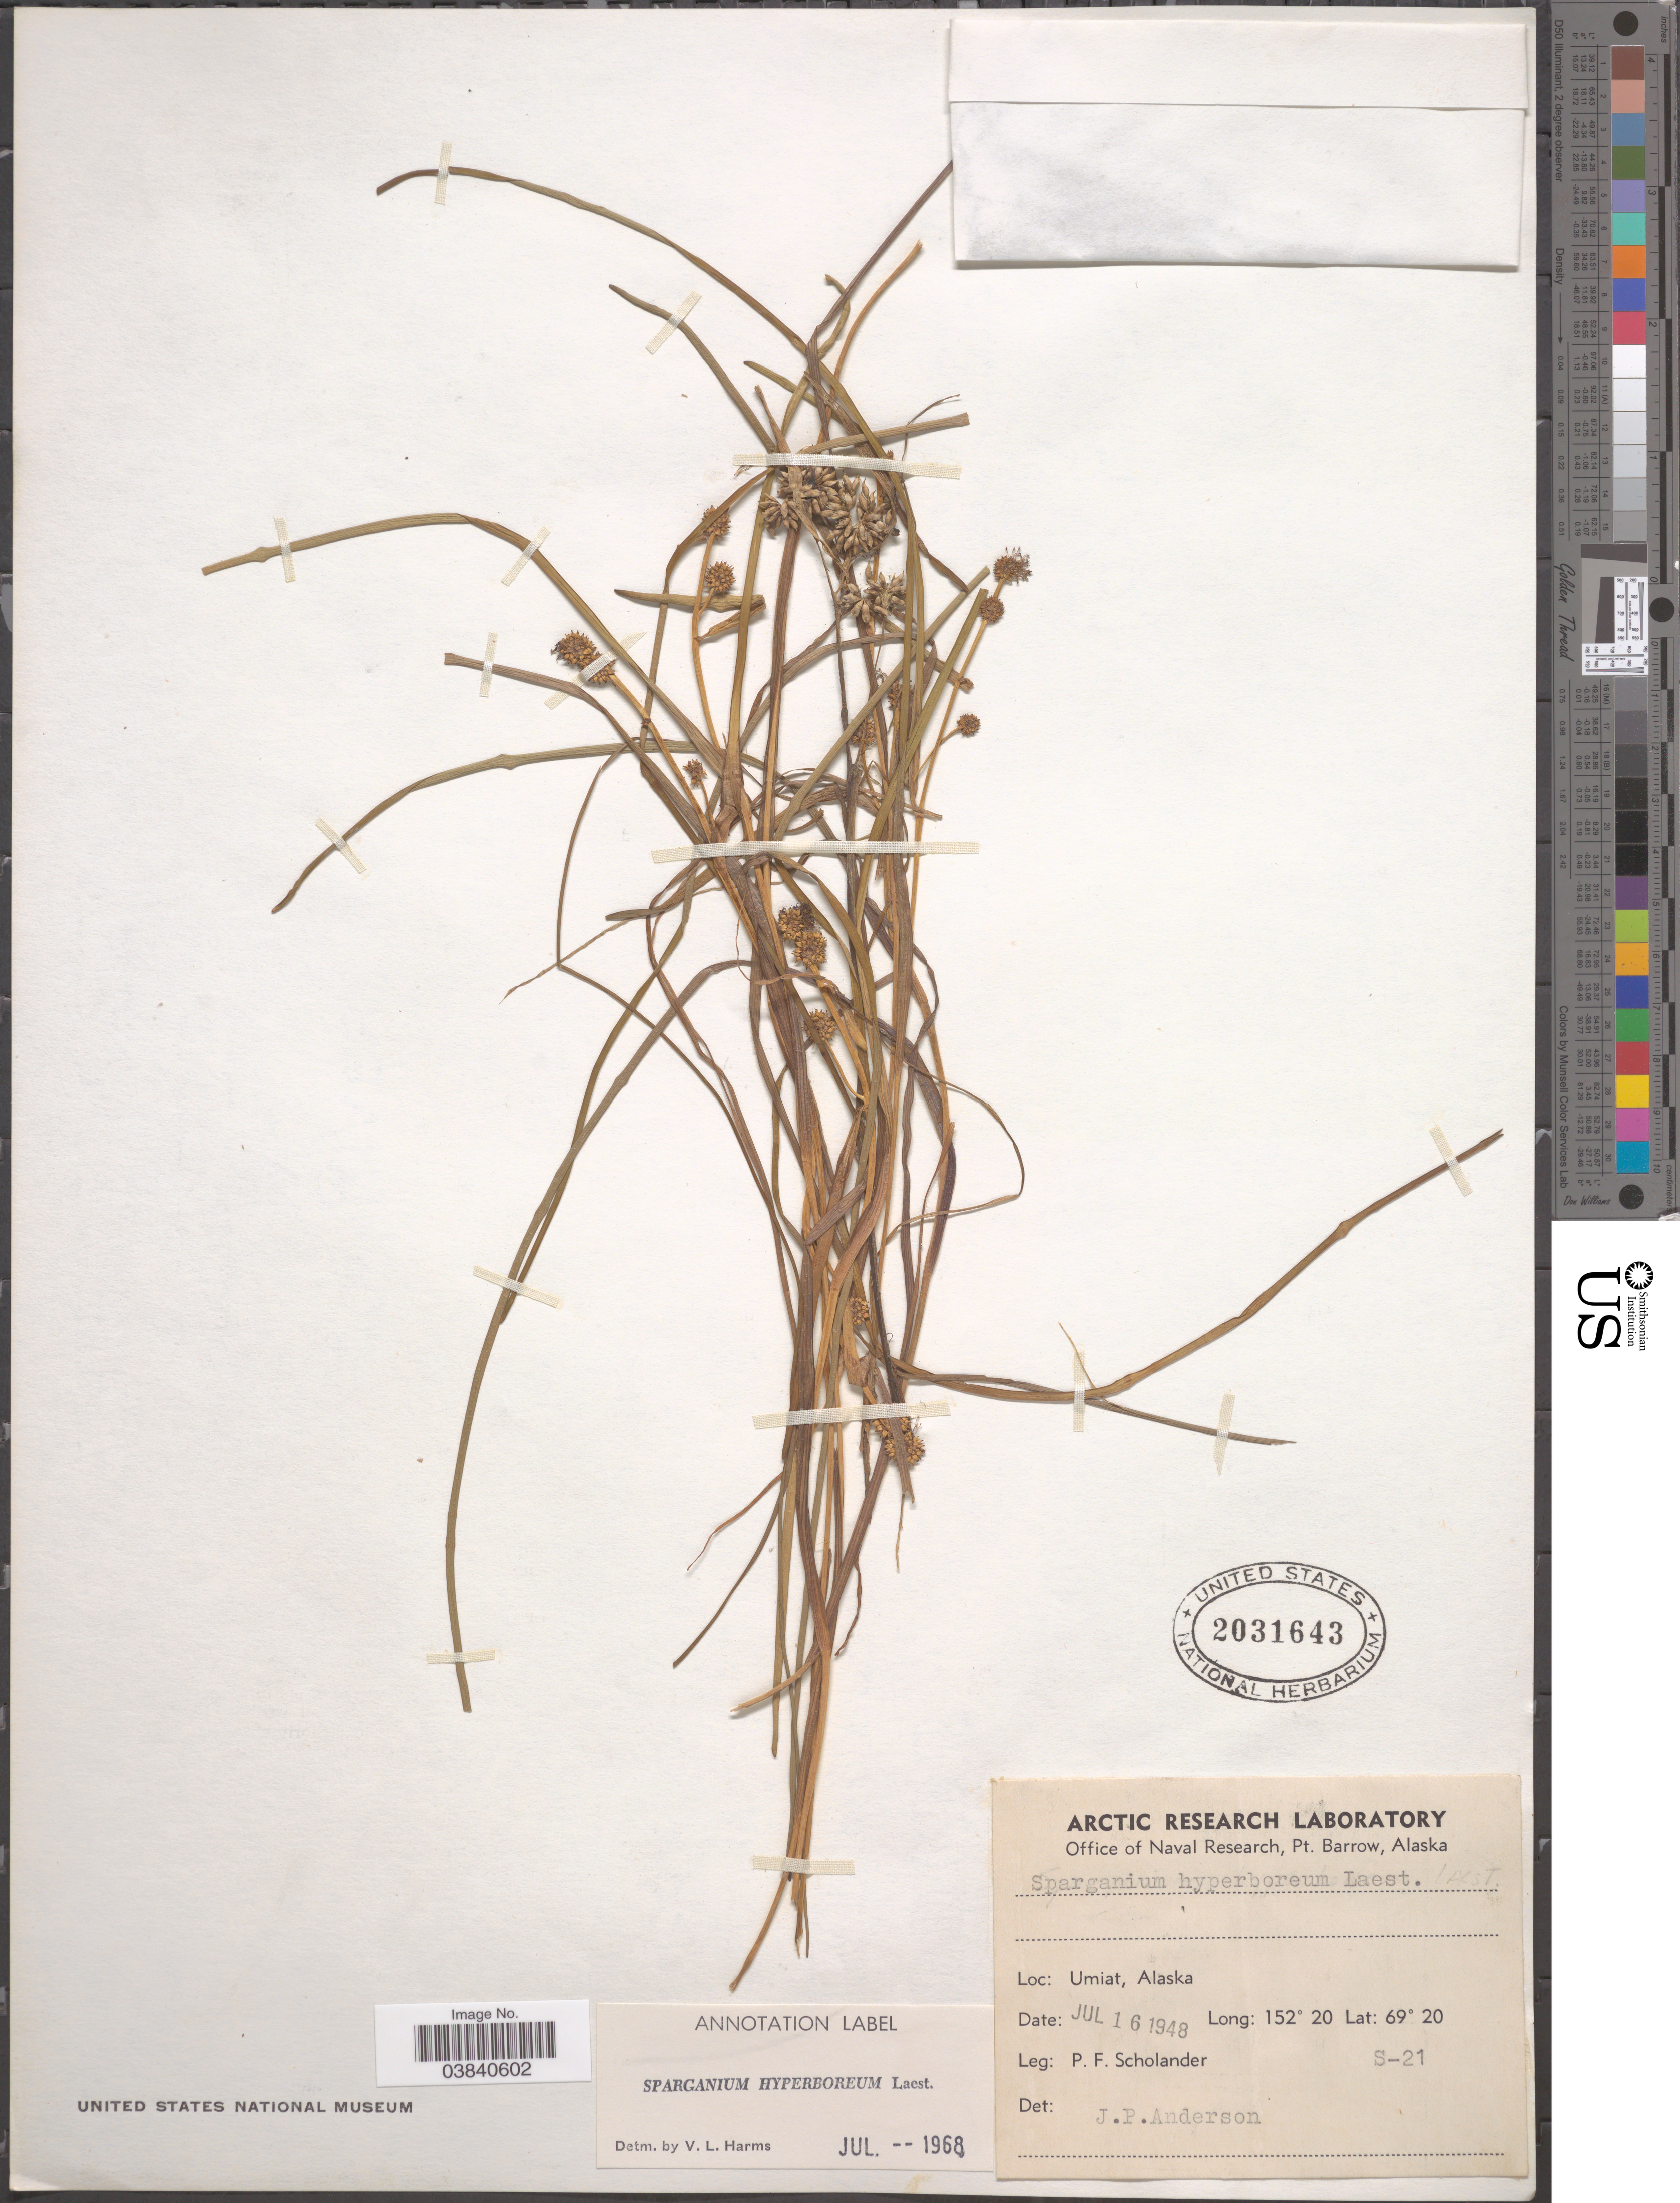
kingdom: Plantae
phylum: Tracheophyta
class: Liliopsida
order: Poales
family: Typhaceae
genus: Sparganium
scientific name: Sparganium hyperboreum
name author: Beurl. ex Laest.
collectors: P. Scholander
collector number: S-21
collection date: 1948-07-16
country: United States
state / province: Alaska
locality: Umiat.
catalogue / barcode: US 2031643